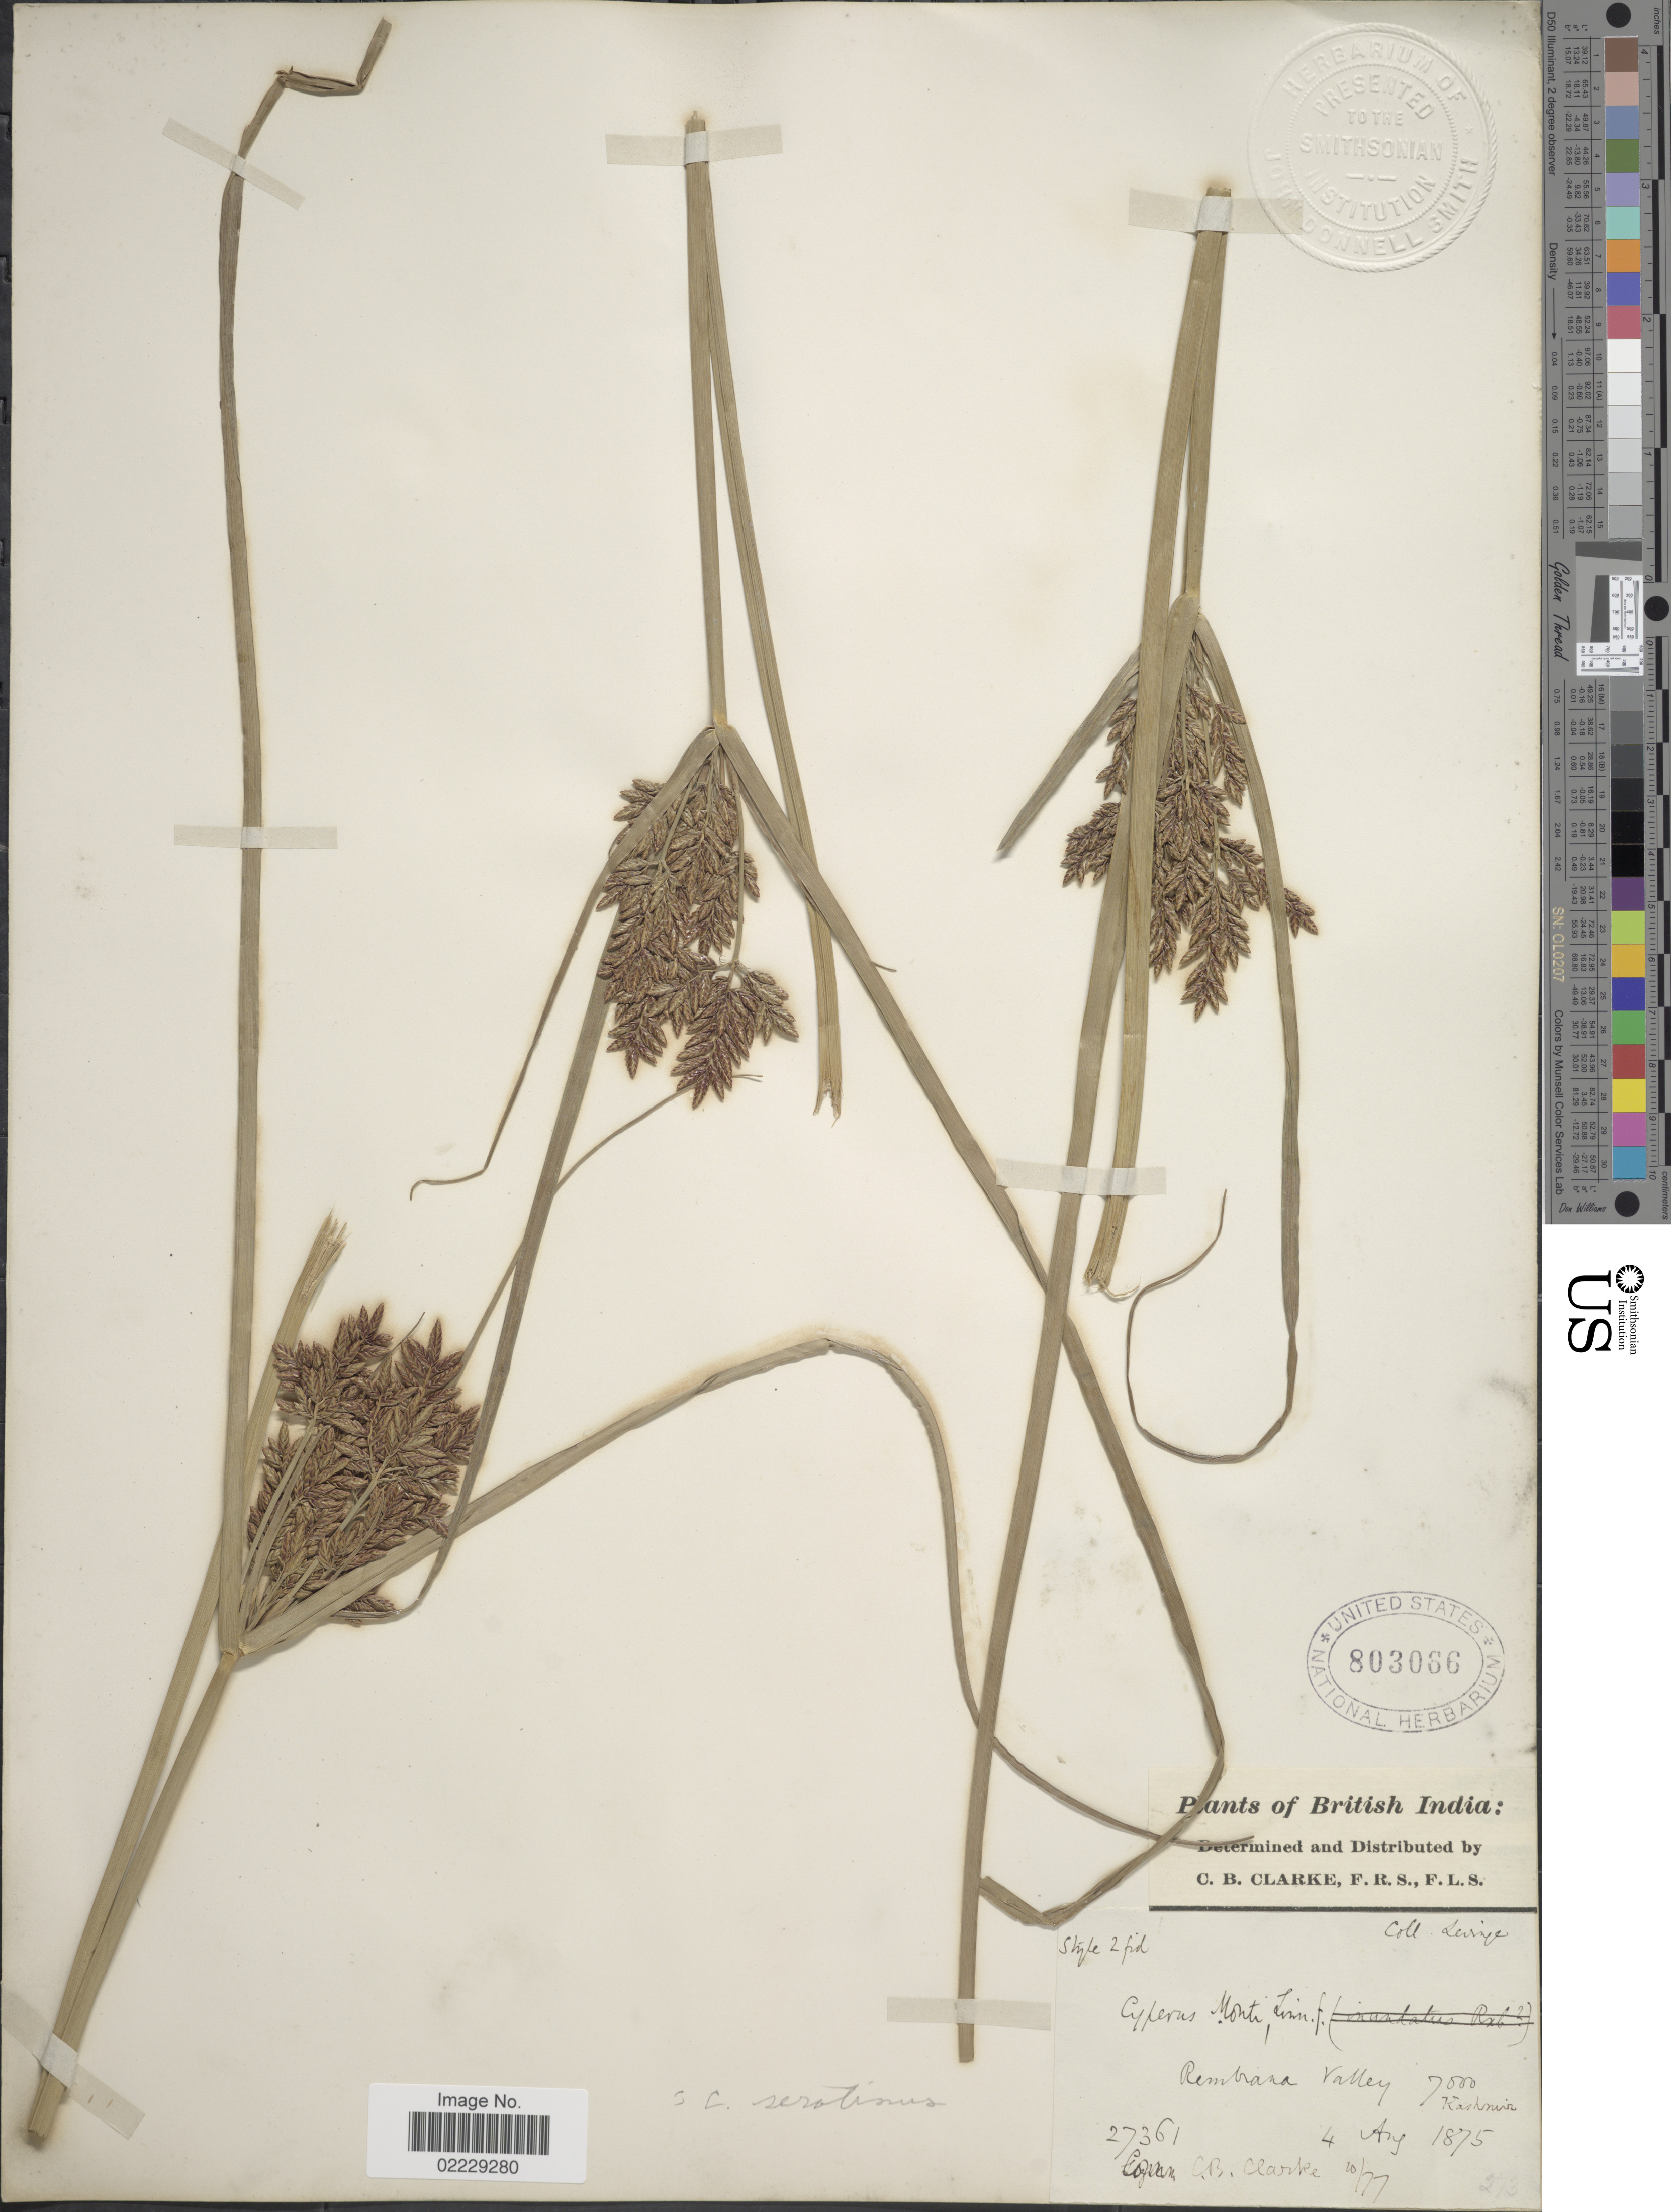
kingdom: Plantae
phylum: Tracheophyta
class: Liliopsida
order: Poales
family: Cyperaceae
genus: Cyperus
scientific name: Cyperus serotinus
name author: Rottb.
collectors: C. B. Clarke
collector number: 27361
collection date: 1875-08-04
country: India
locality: British India, Rembrana Valley, Kashmir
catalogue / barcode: US 803066